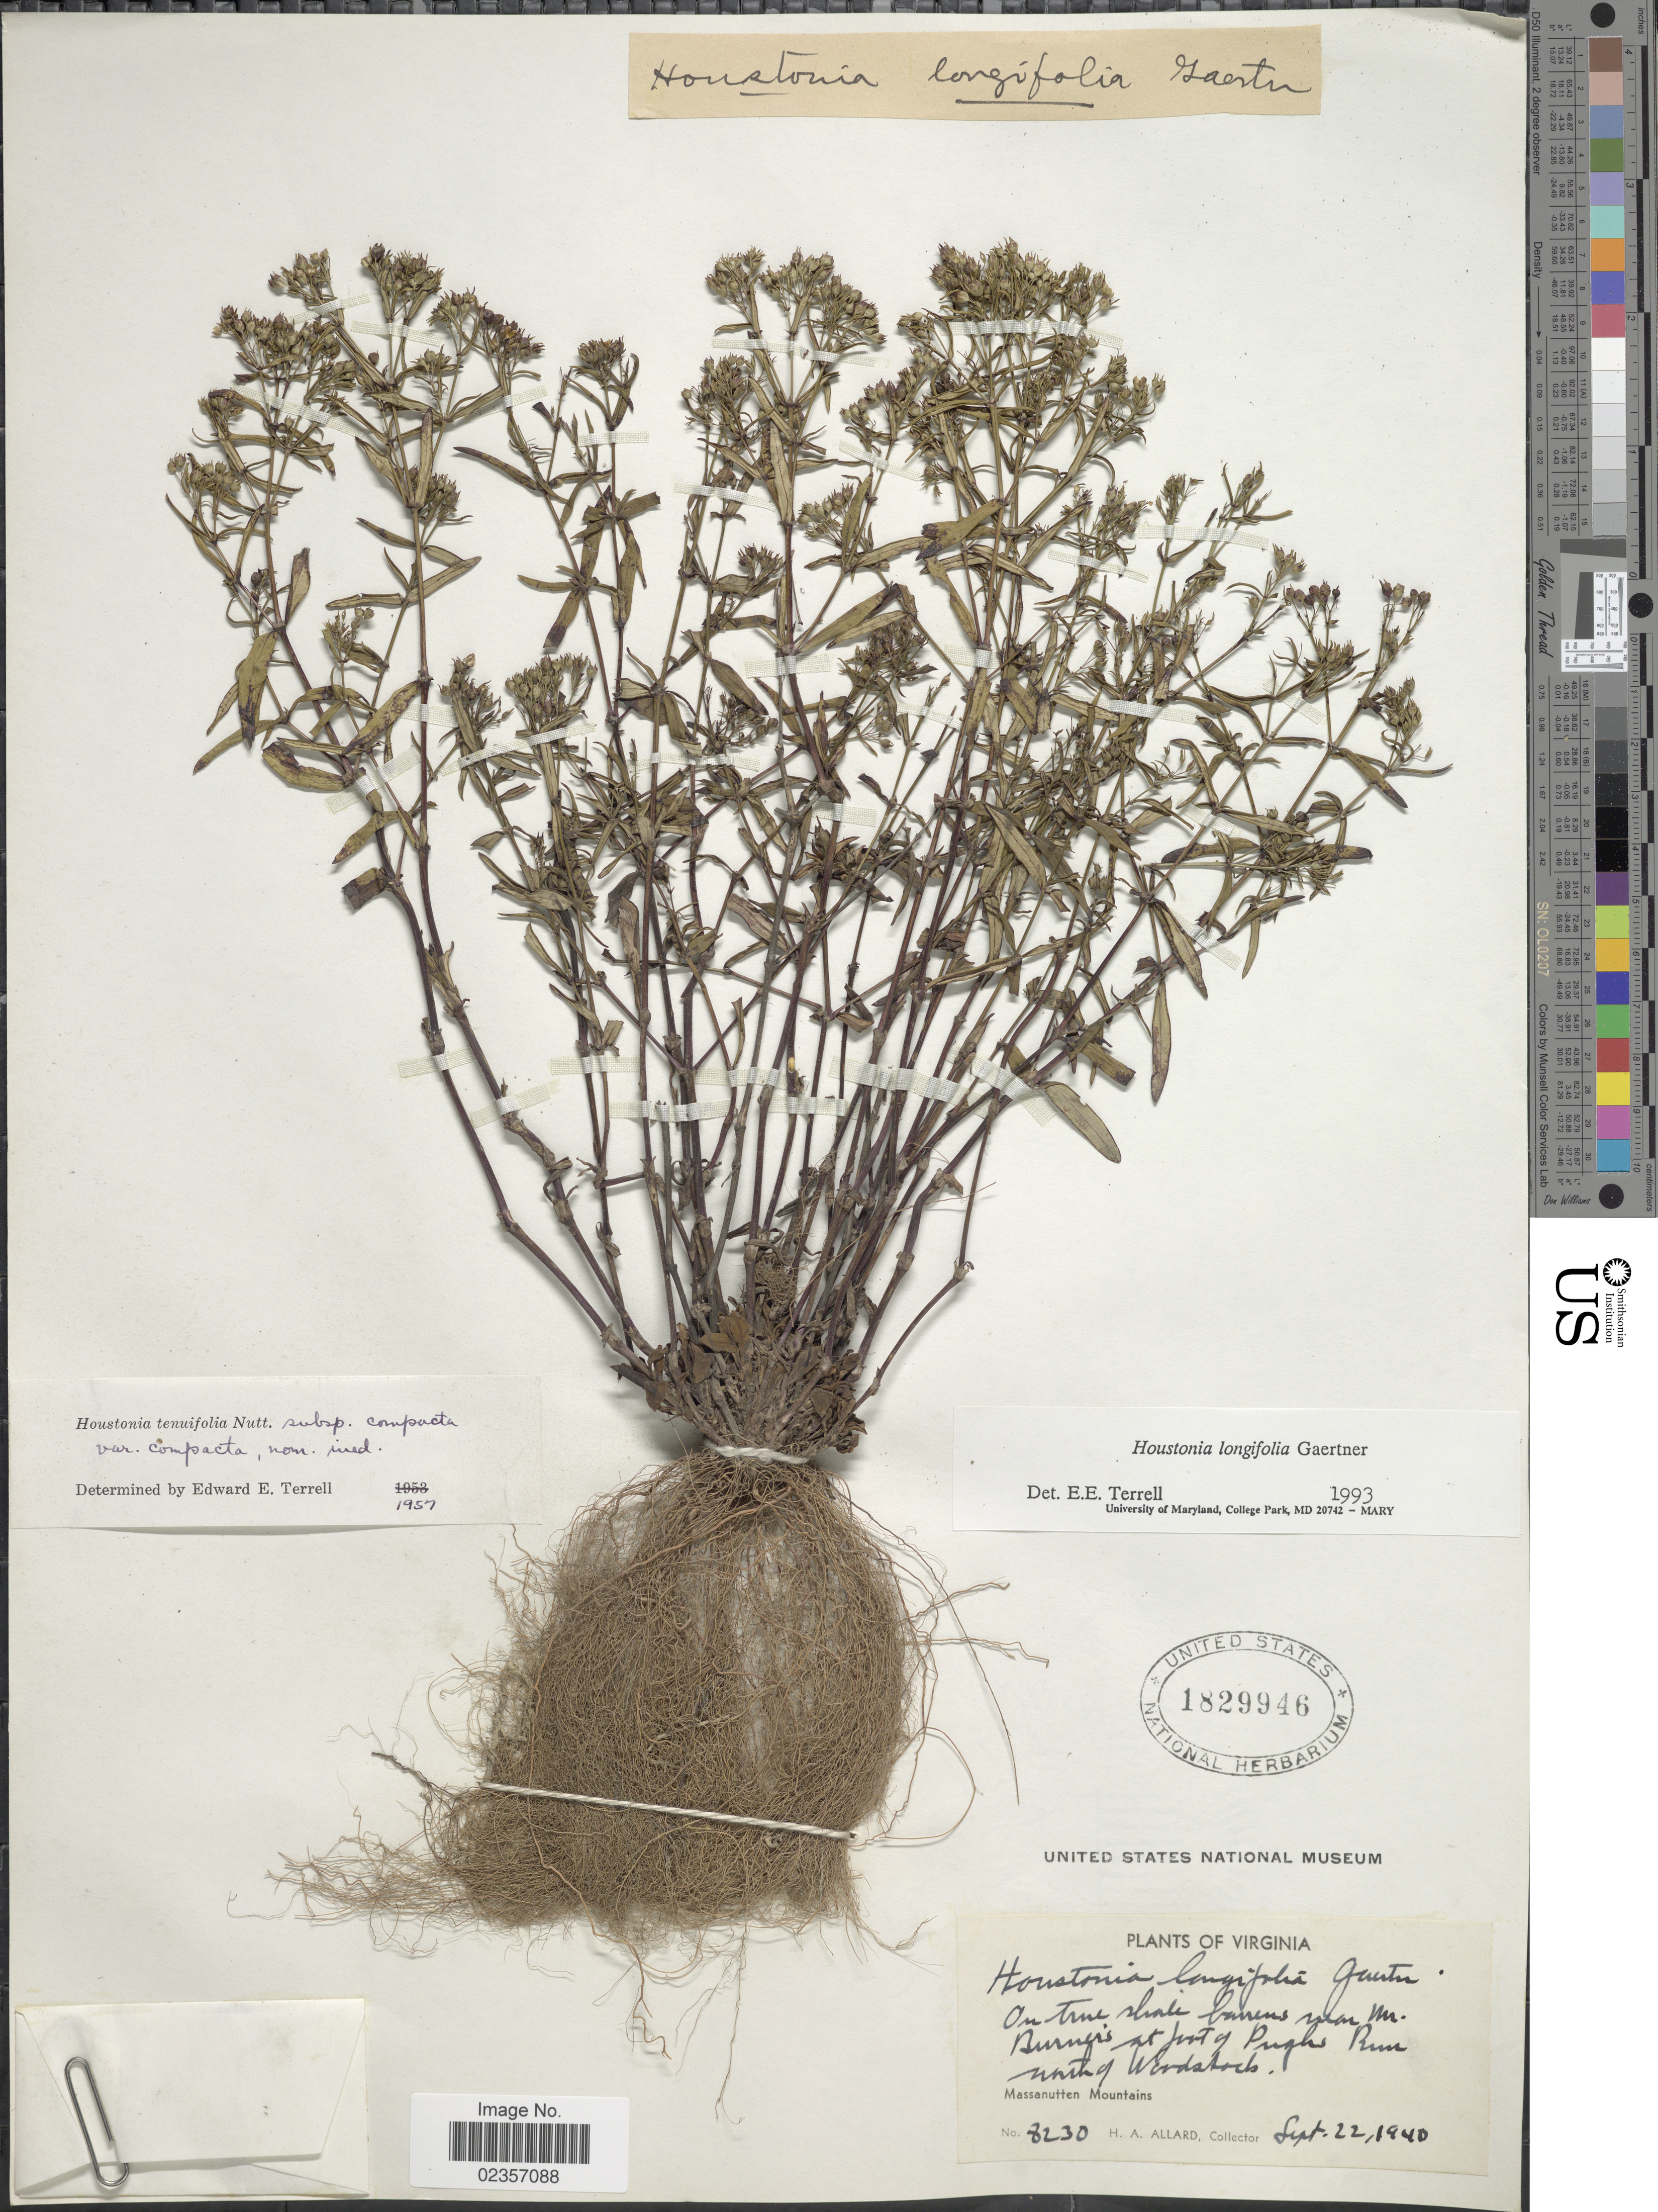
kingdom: Plantae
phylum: Tracheophyta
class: Magnoliopsida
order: Gentianales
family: Rubiaceae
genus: Houstonia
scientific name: Houstonia longifolia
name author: Gaertn.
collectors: H. A. Allard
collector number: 8230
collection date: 1940-09-22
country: United States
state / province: Virginia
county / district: Shenandoah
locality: On true shale barrens near Mr. Burner's at foot of Pughs Run north of Woodstocks, Massanutten Mountains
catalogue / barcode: US 1829946